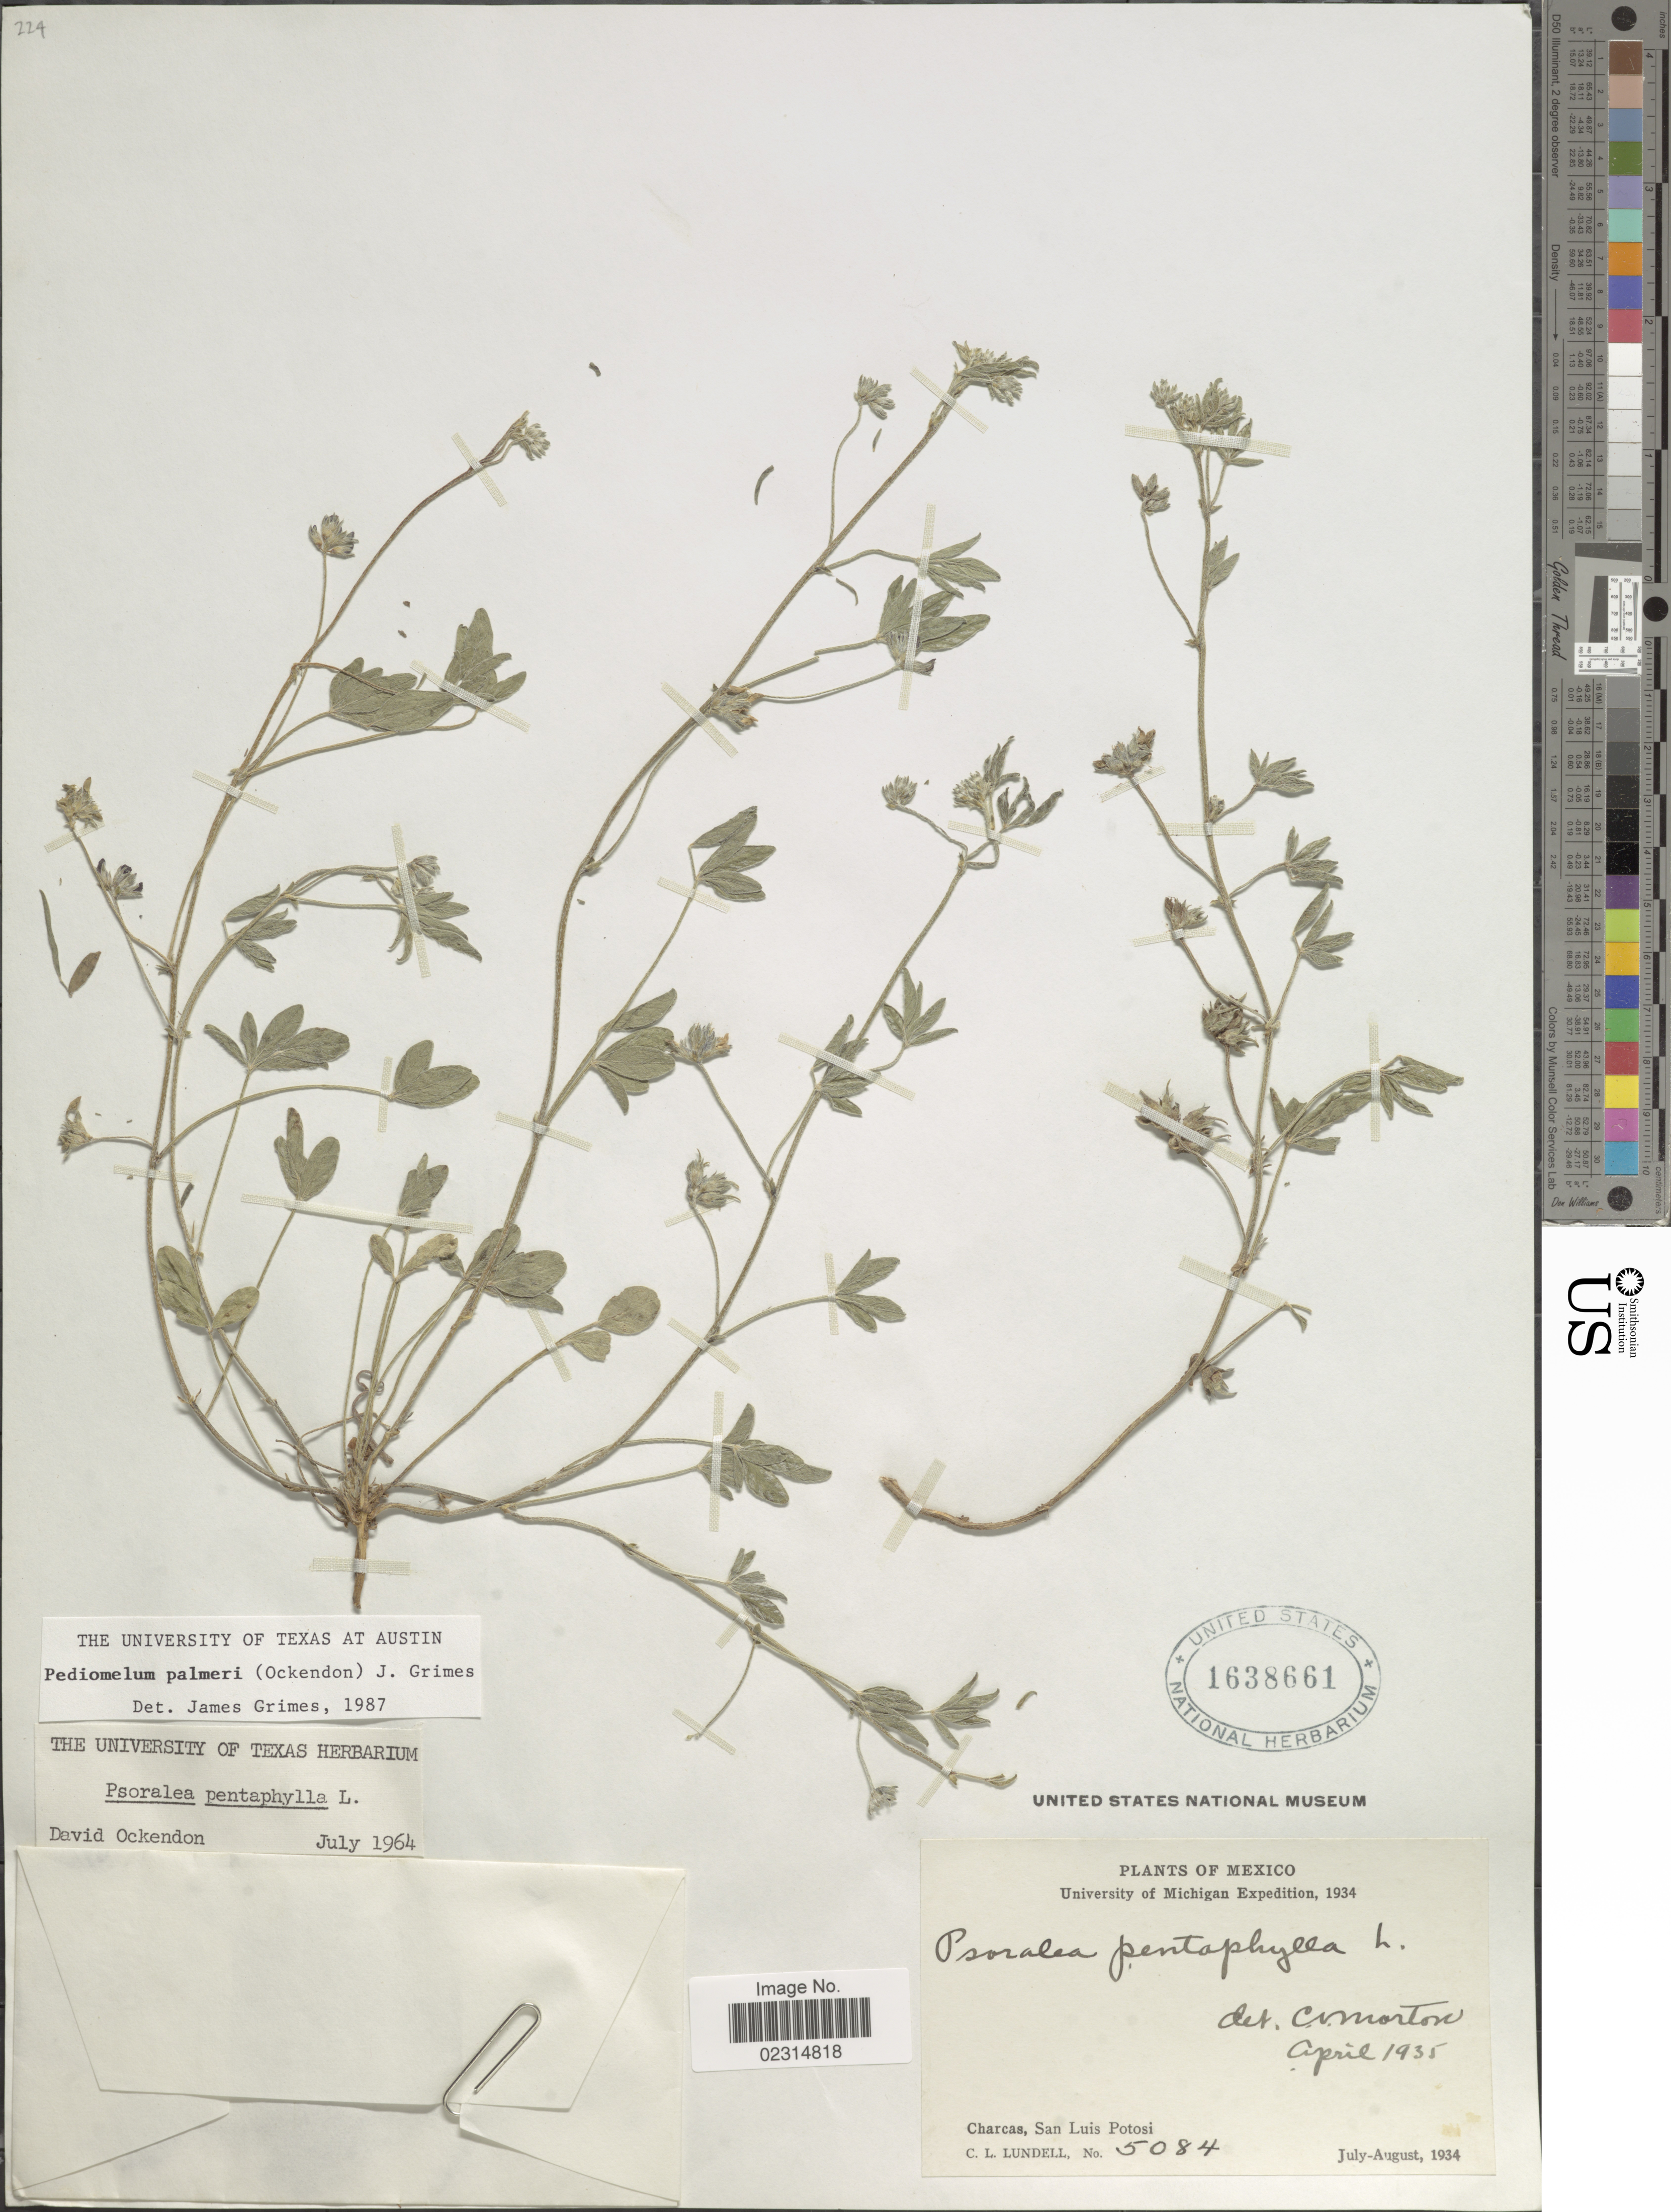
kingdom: Plantae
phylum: Tracheophyta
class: Magnoliopsida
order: Fabales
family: Fabaceae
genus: Pediomelum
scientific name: Pediomelum palmeri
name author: (Ockendon) J.W. Grimes ex Gandhi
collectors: C. L. Lundell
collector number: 5084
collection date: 1934-07/1934-08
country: Mexico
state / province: San Luis Potosí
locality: Charcas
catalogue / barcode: US 1638661